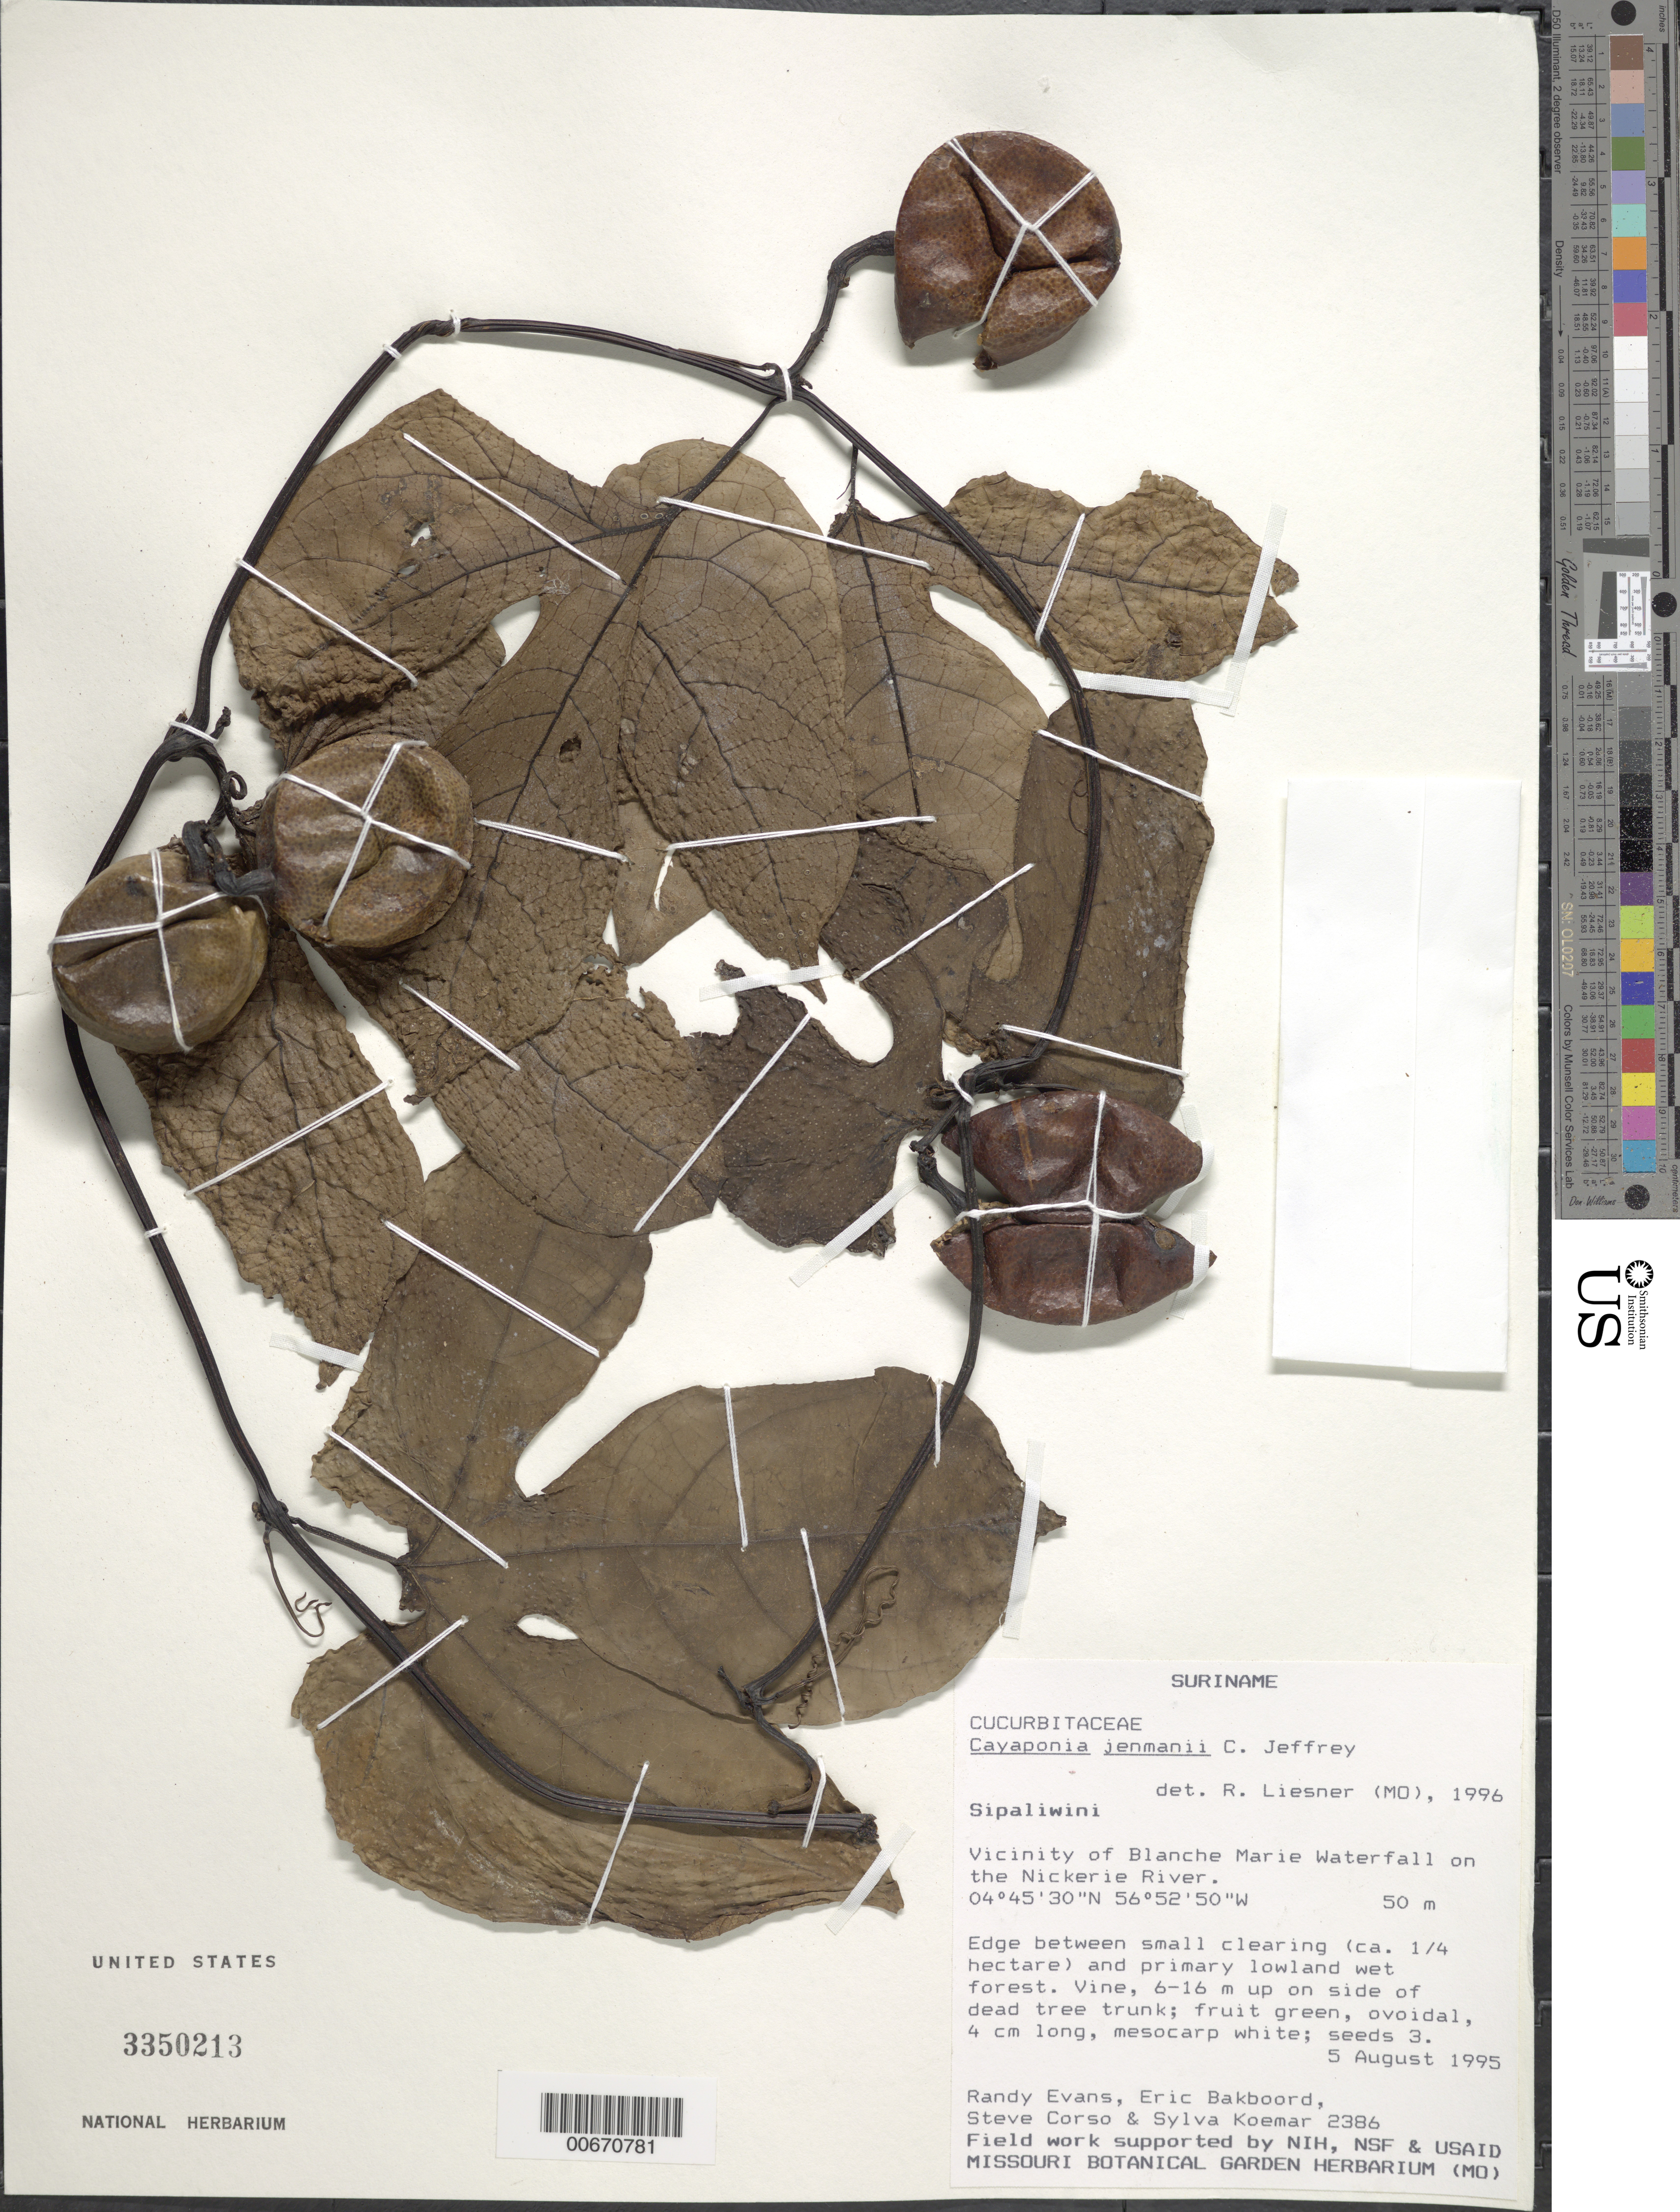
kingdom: Plantae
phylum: Tracheophyta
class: Magnoliopsida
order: Cucurbitales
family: Cucurbitaceae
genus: Cayaponia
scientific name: Cayaponia peruviana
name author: (Poepp. & Endl.) Cogn.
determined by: Nee, Michael H.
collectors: R. Evans, E. Bakboord, S. Corso & S. Koemar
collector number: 2386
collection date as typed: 5-Aug-95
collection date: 1995-08-05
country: Suriname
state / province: Sipaliwini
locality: Blanche Marie Waterfall, vic., on Nickerie R.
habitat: Edge between small clearing (ca 1/4 hectare) and primary lowland wet forest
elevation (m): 50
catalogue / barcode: US 3350213